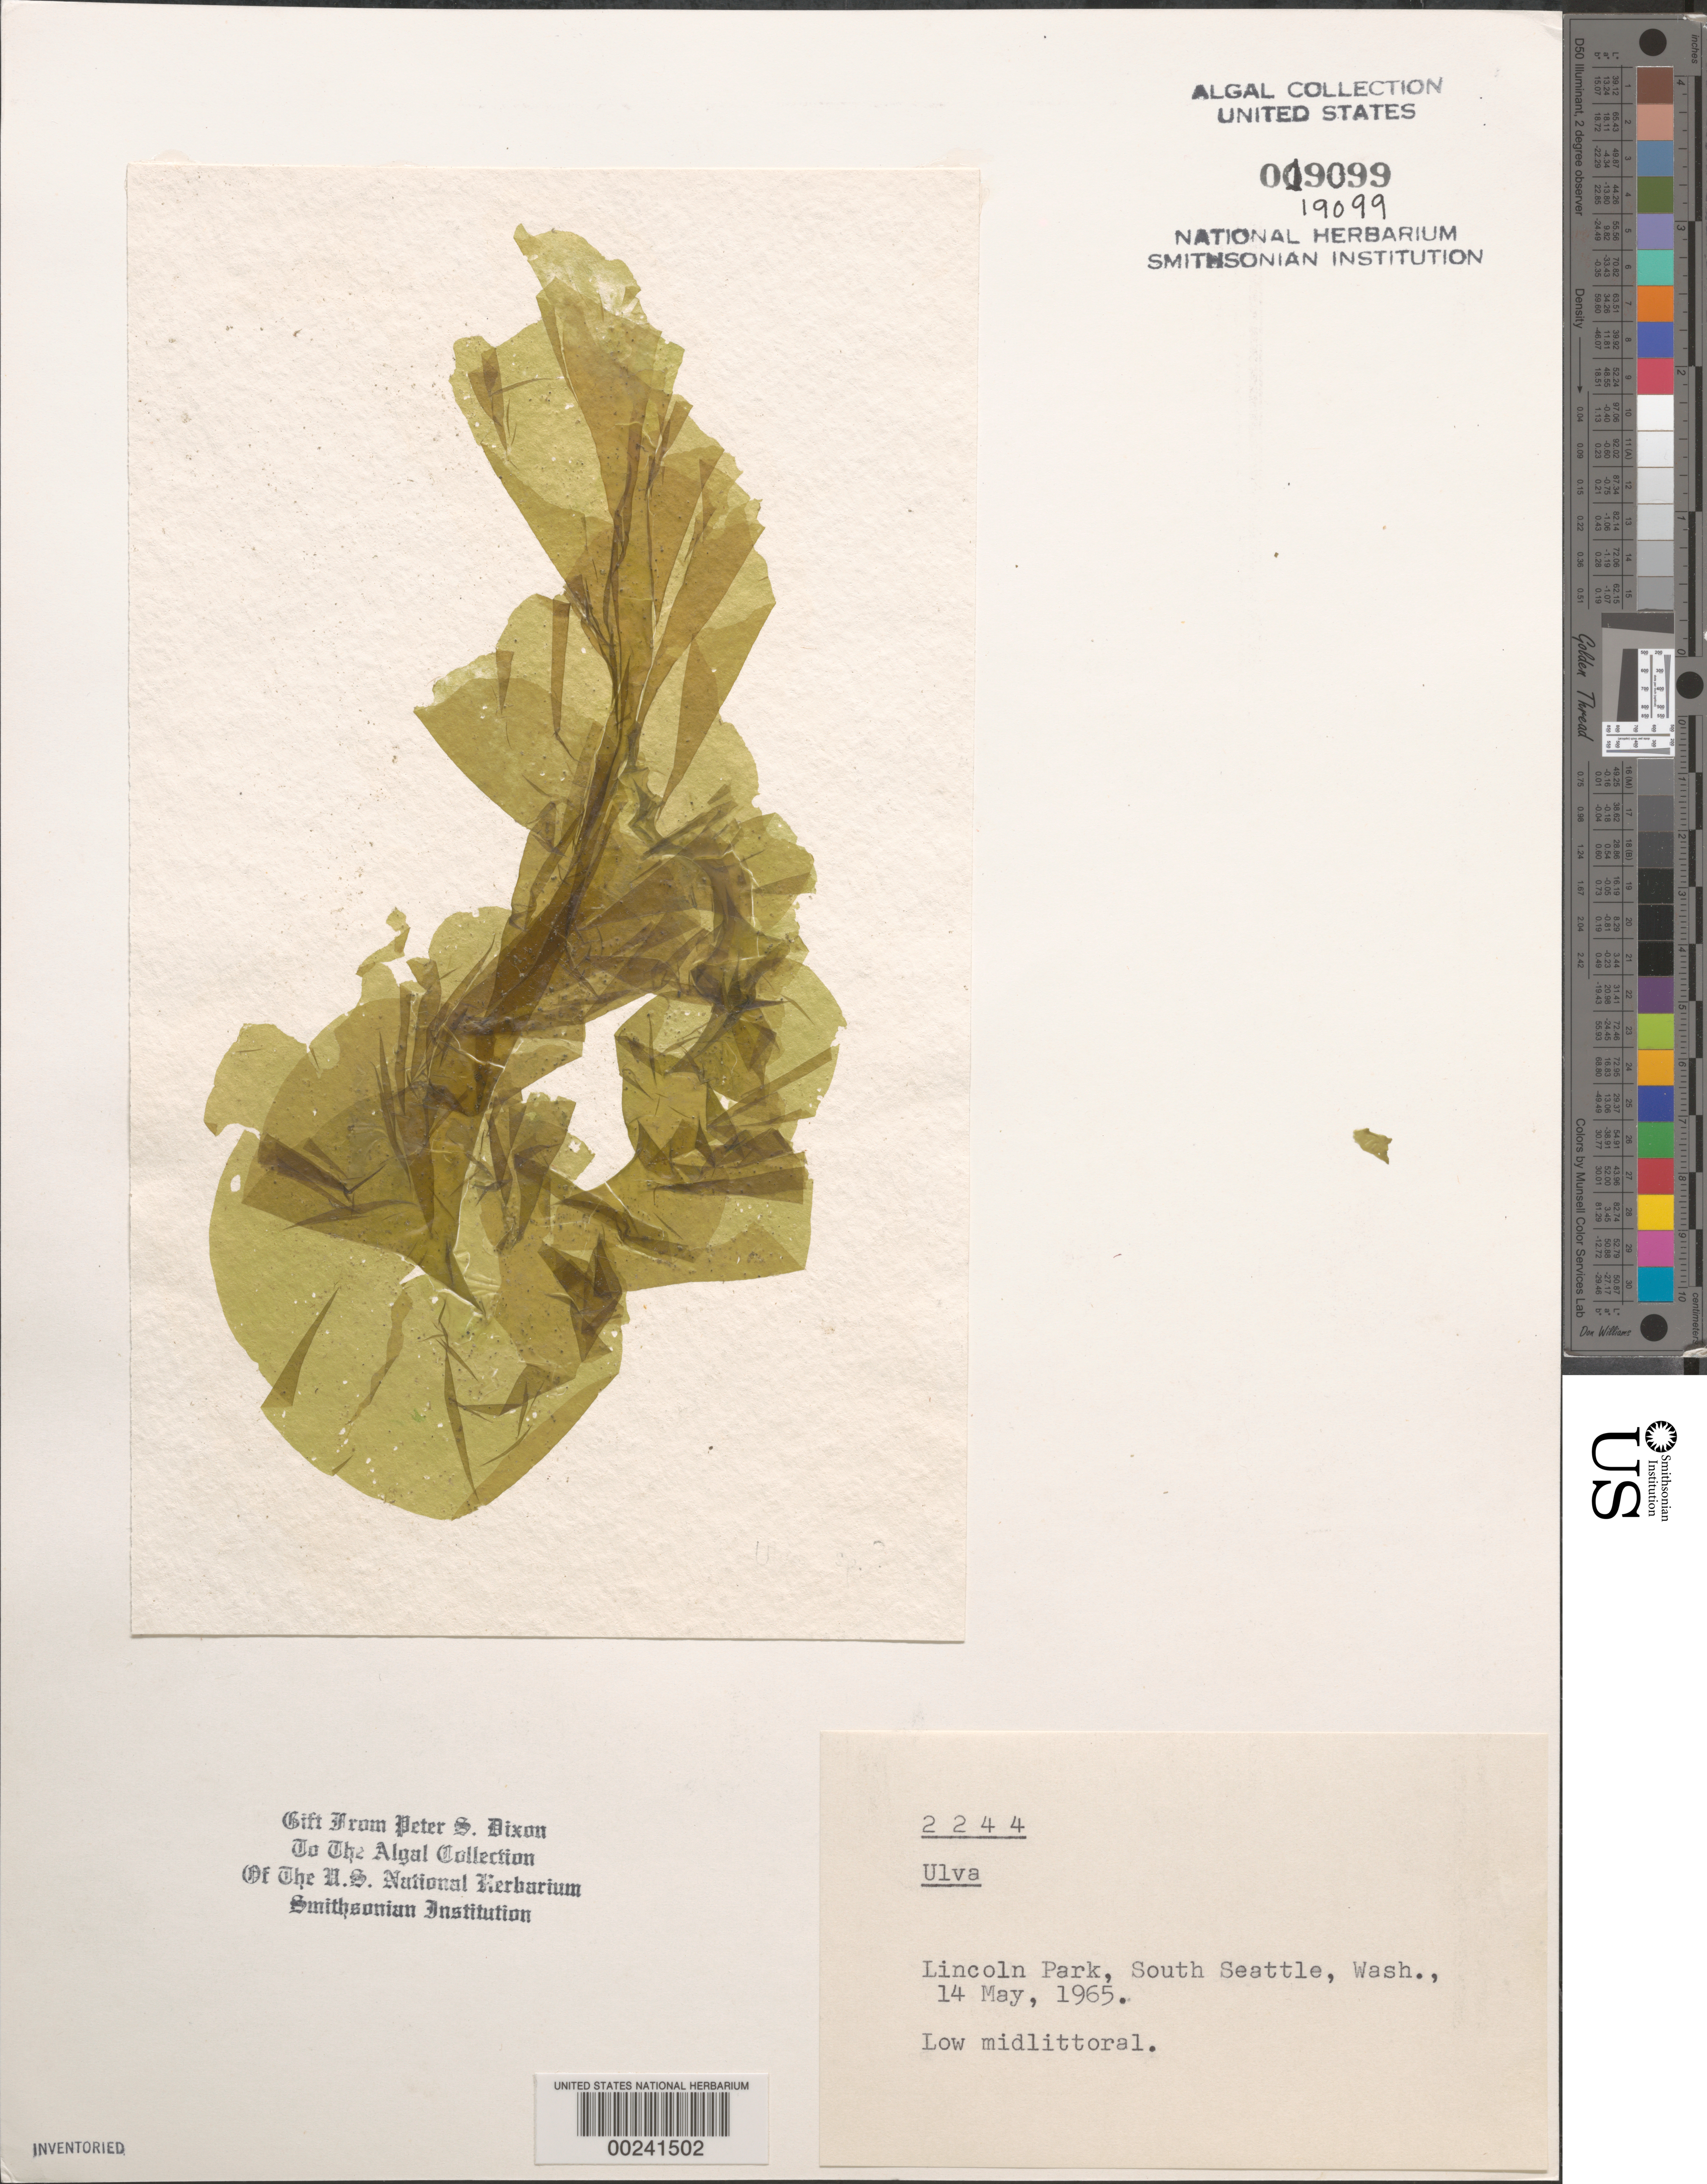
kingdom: Plantae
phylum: Chlorophyta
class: Ulvophyceae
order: Ulvales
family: Ulvaceae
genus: Ulva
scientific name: Ulva sp.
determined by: Dixon, P. S.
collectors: P. S. Dixon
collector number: PSD 2244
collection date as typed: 14 May 1965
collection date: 1965-05-14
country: United States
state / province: Washington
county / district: King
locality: South Seattle, Lincoln Park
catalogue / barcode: US 19099